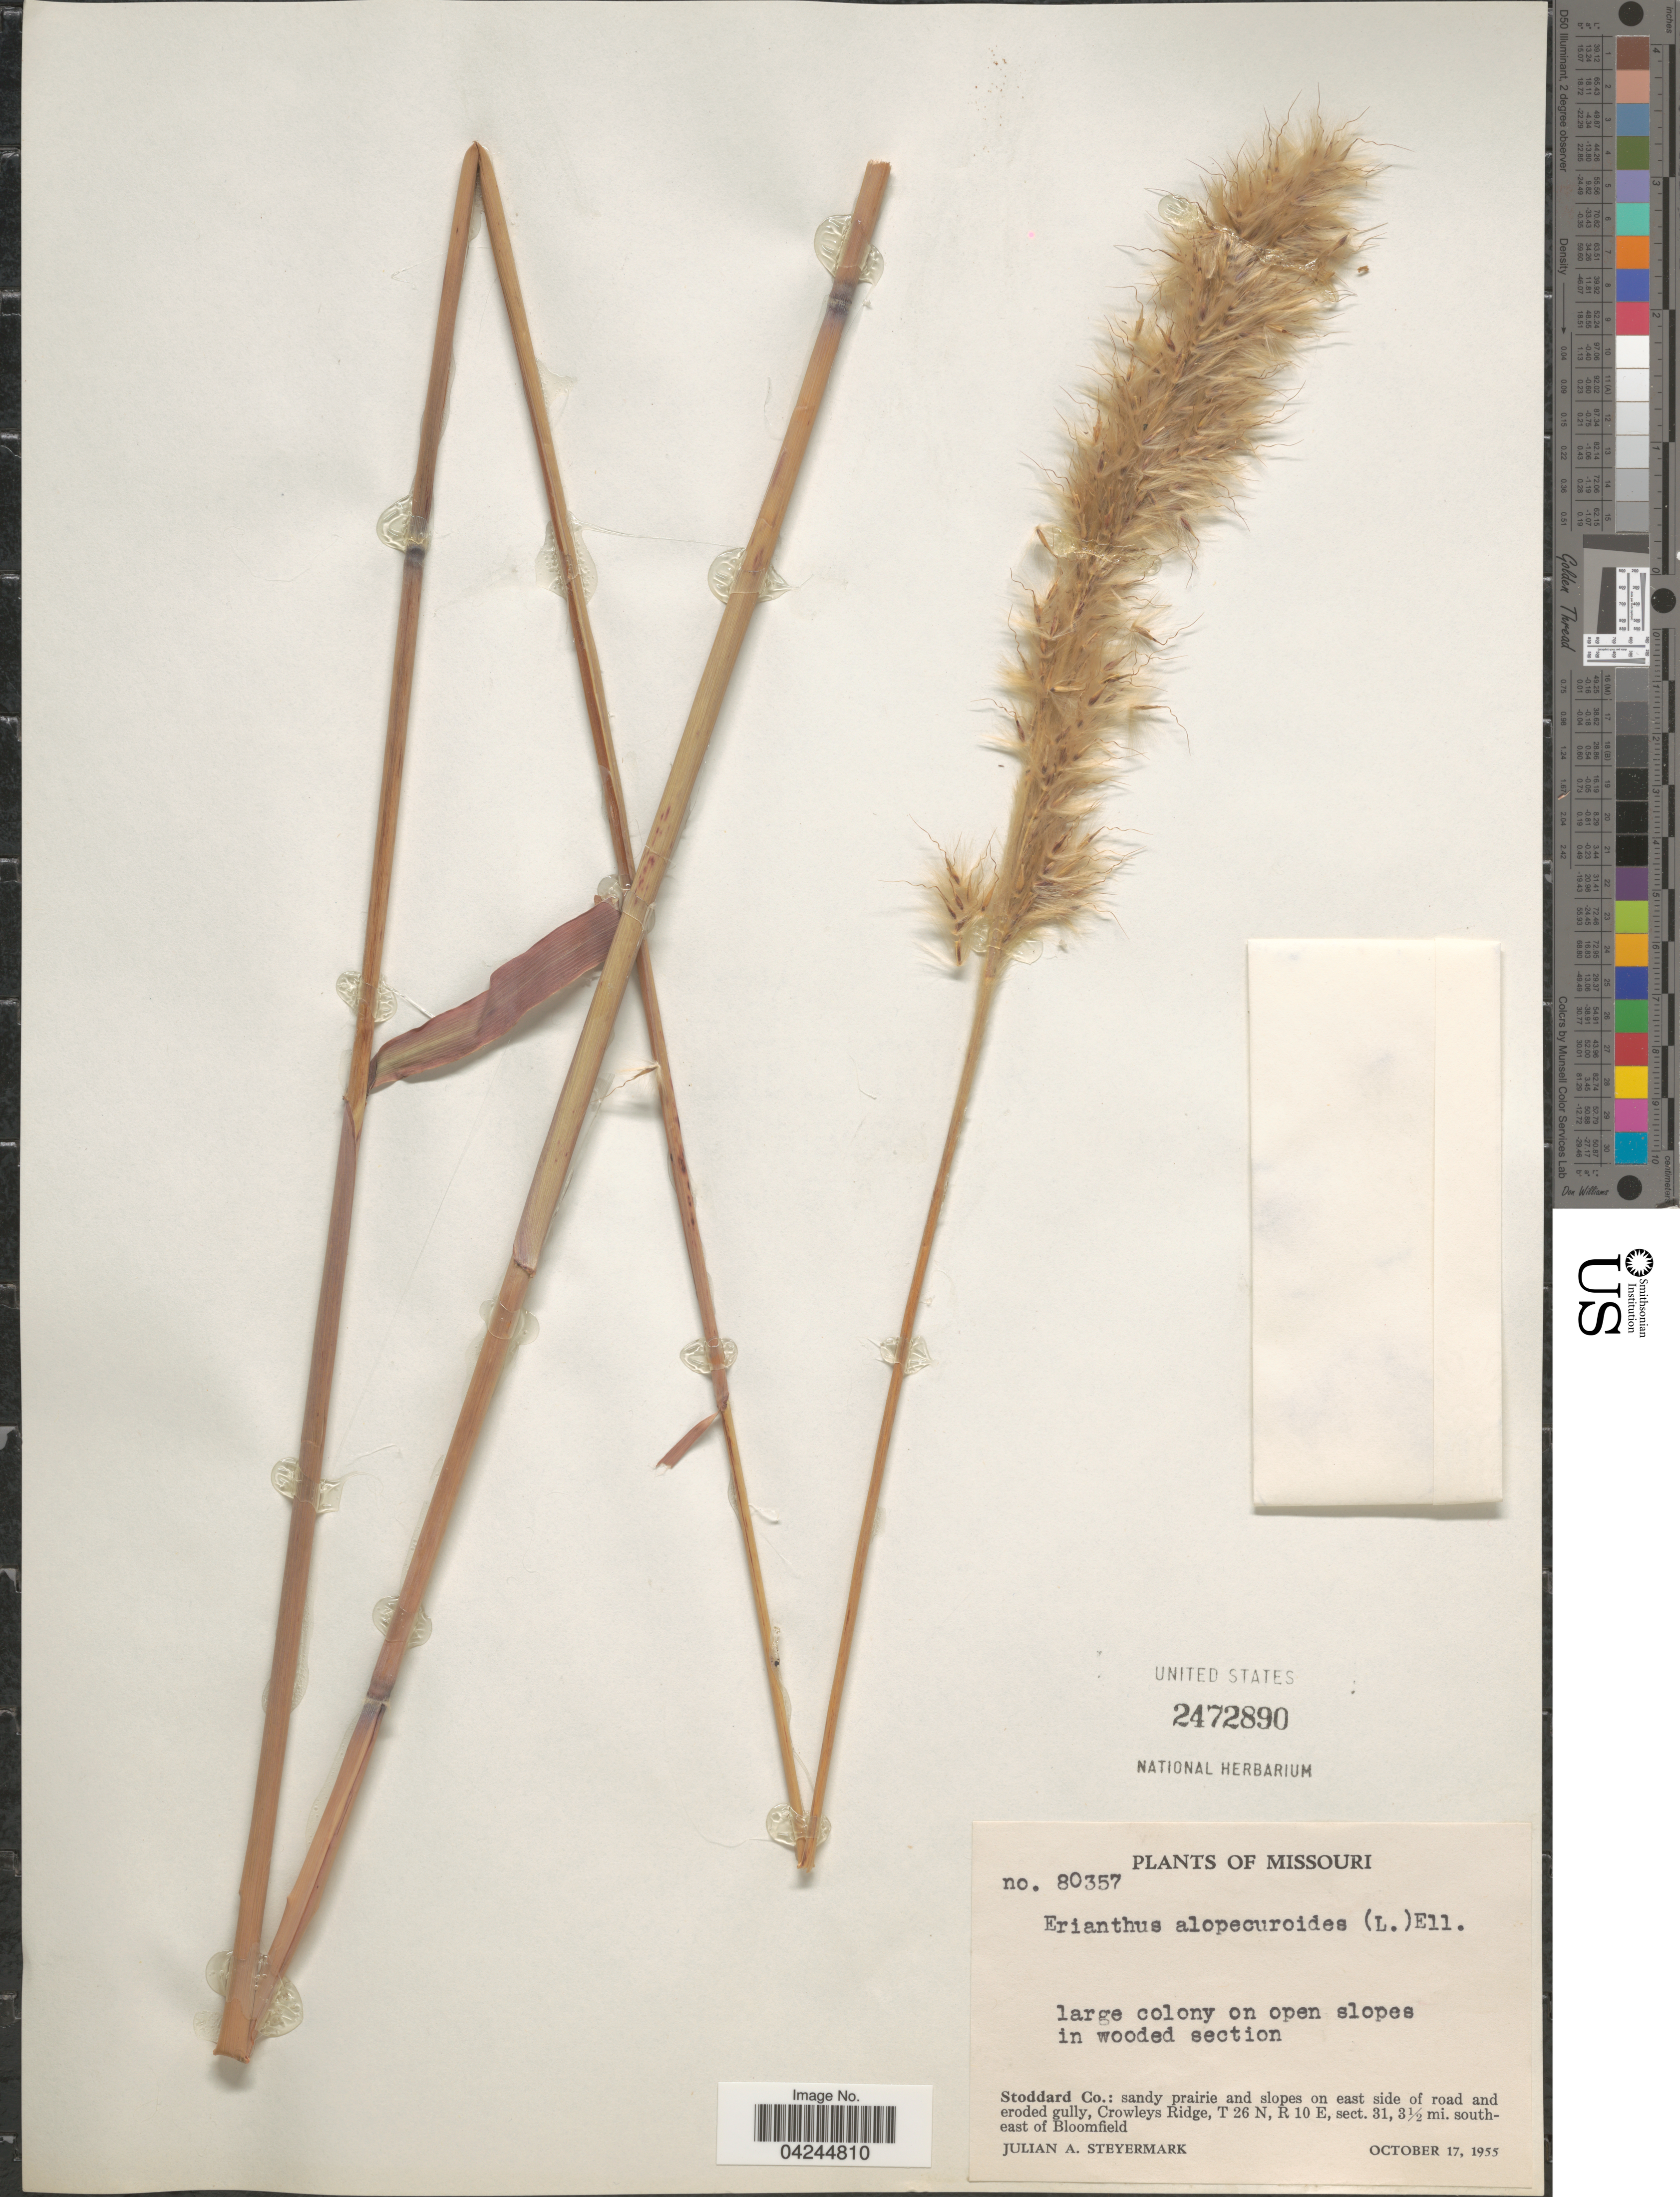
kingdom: Plantae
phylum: Tracheophyta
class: Liliopsida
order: Poales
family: Poaceae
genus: Erianthus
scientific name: Erianthus alopecuroides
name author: Elliott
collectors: J. Steyermark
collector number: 80357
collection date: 1955-10-17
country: United States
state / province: Missouri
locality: On open slopes in wooded section. Stoddard Co.: sandy prairie and slopes on east side of road and eroded gully, Crowleys Ridge, T 26 N, R 10 E, sect. 31, 3½ mi. southeast of Bloomfield.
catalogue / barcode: US 2472890